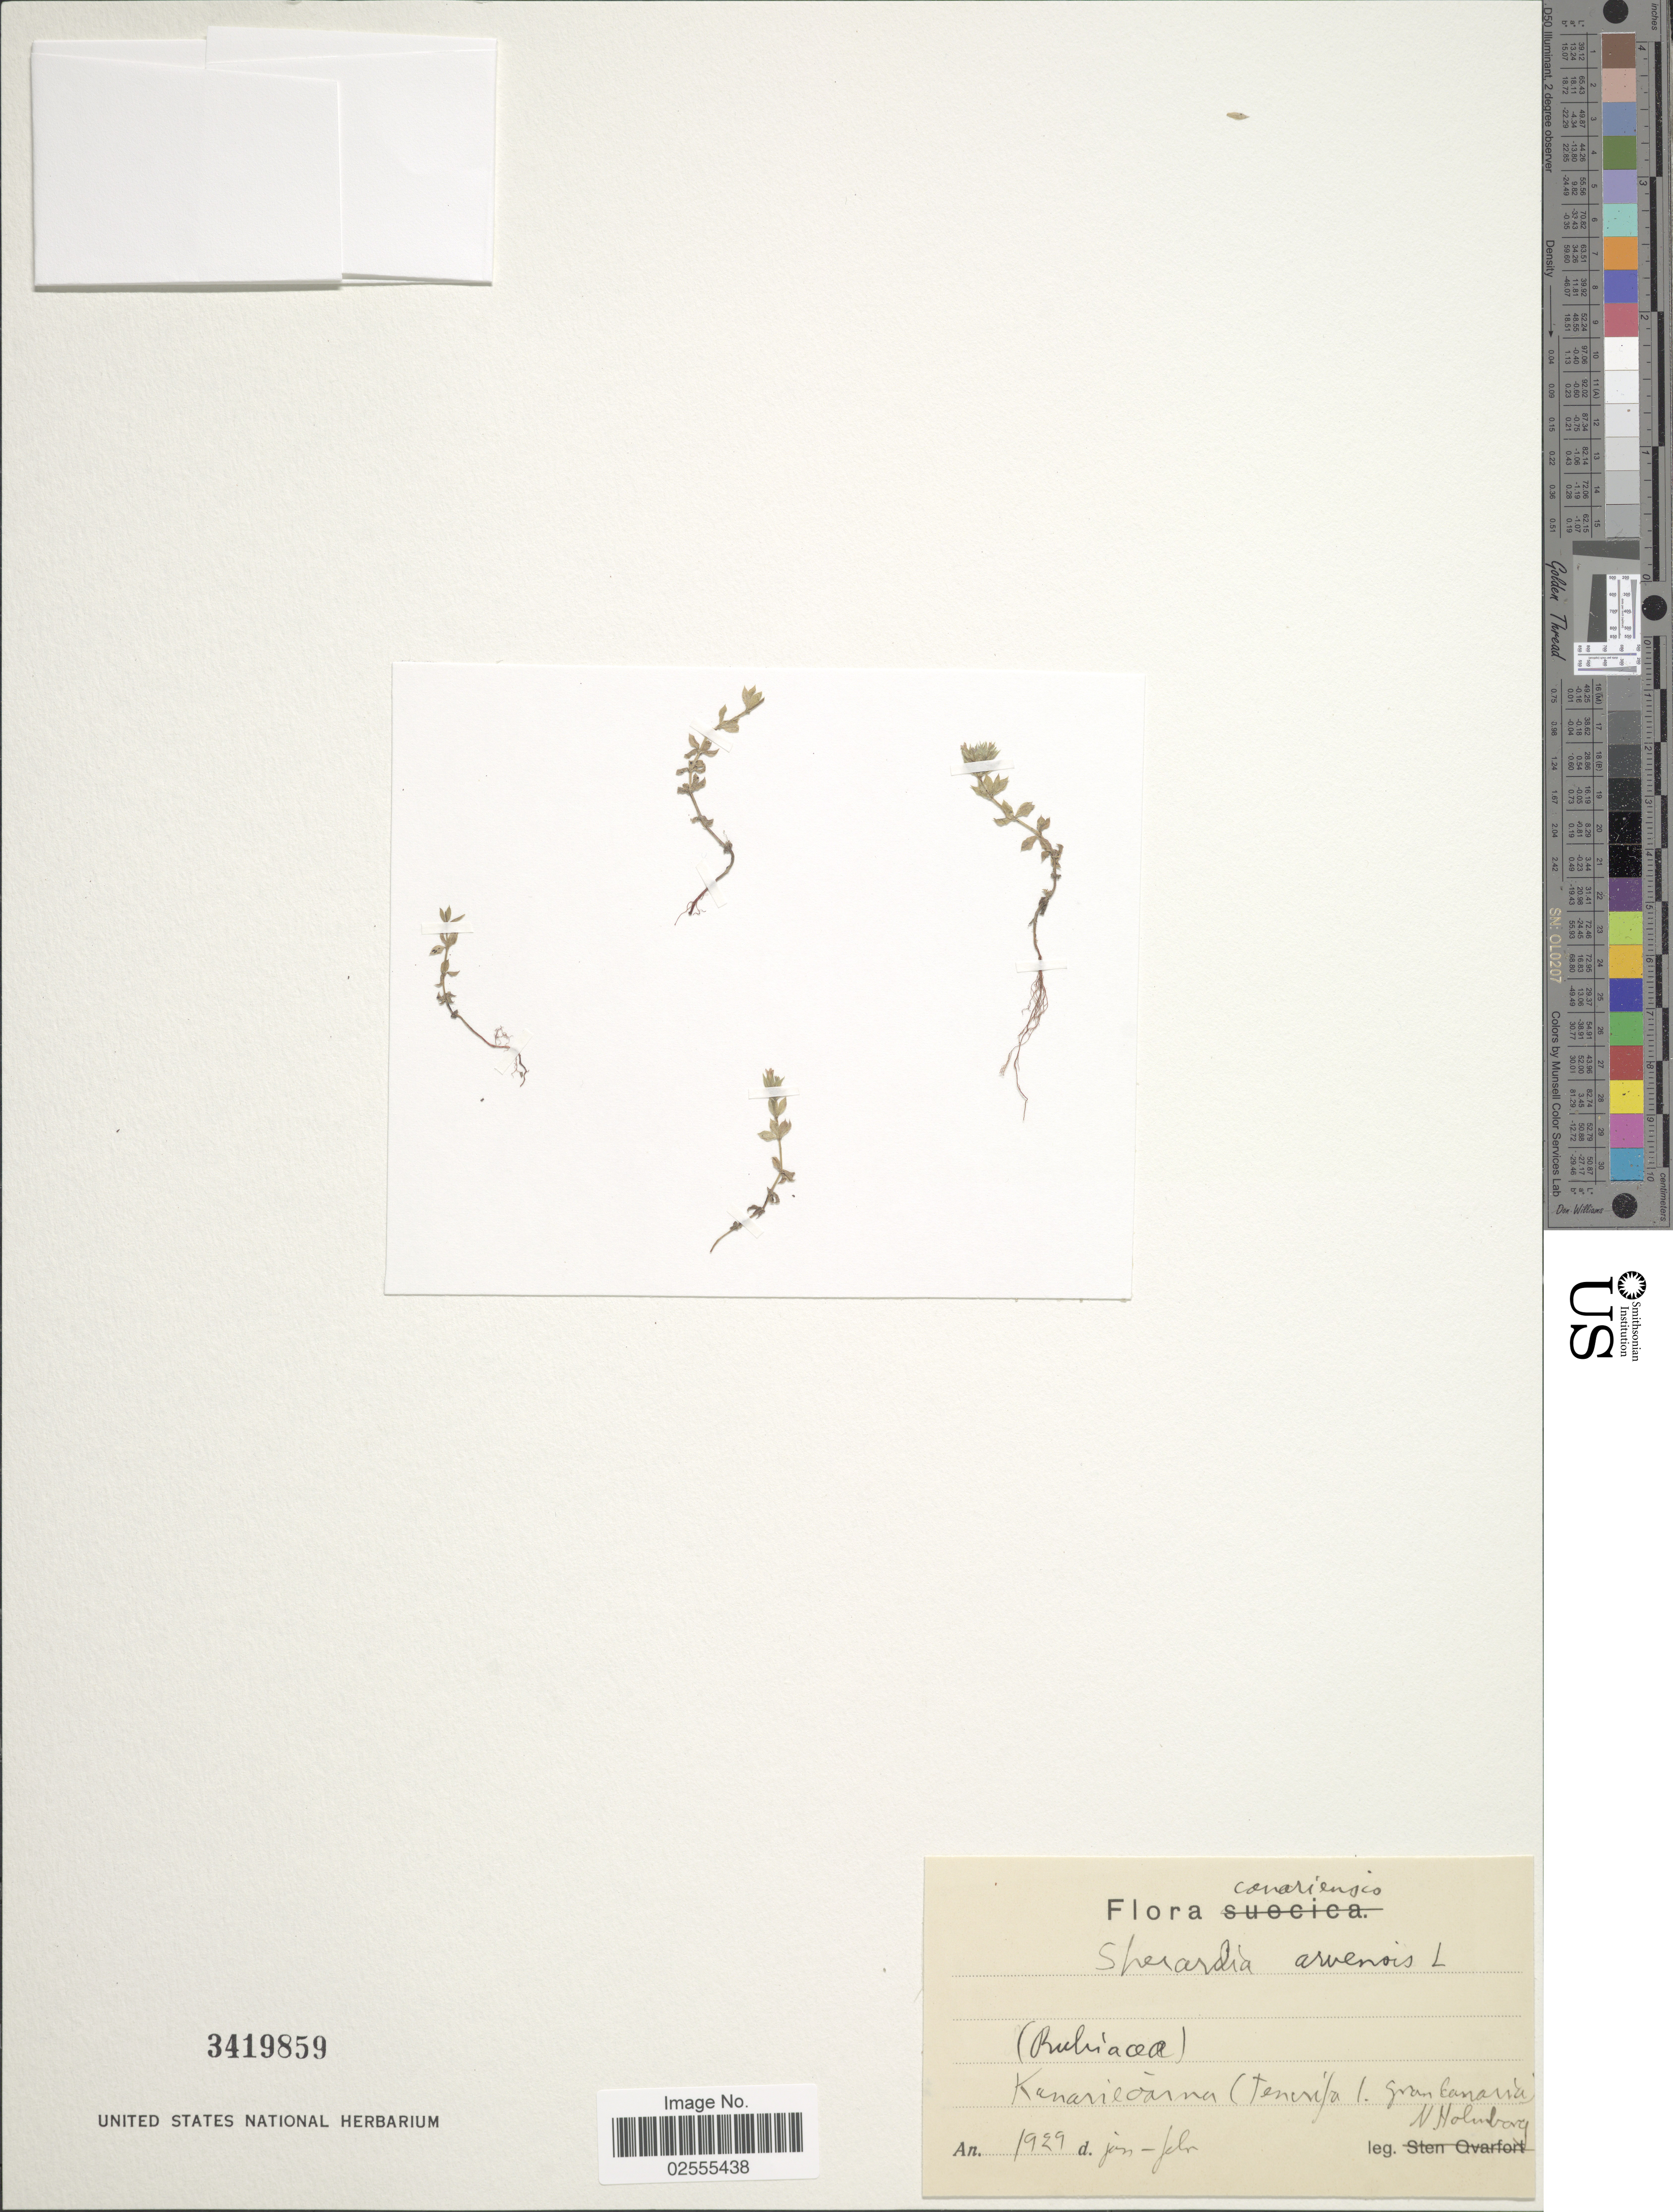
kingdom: Plantae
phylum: Tracheophyta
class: Magnoliopsida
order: Gentianales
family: Rubiaceae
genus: Sherardia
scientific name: Sherardia arvensis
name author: L.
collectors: N. Holmborg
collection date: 1929-01/1929-02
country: Spain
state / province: Canarias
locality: Canariensis, Kanarieoarna (Tennerifa l. Gran Canaria)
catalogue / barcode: US 3419859